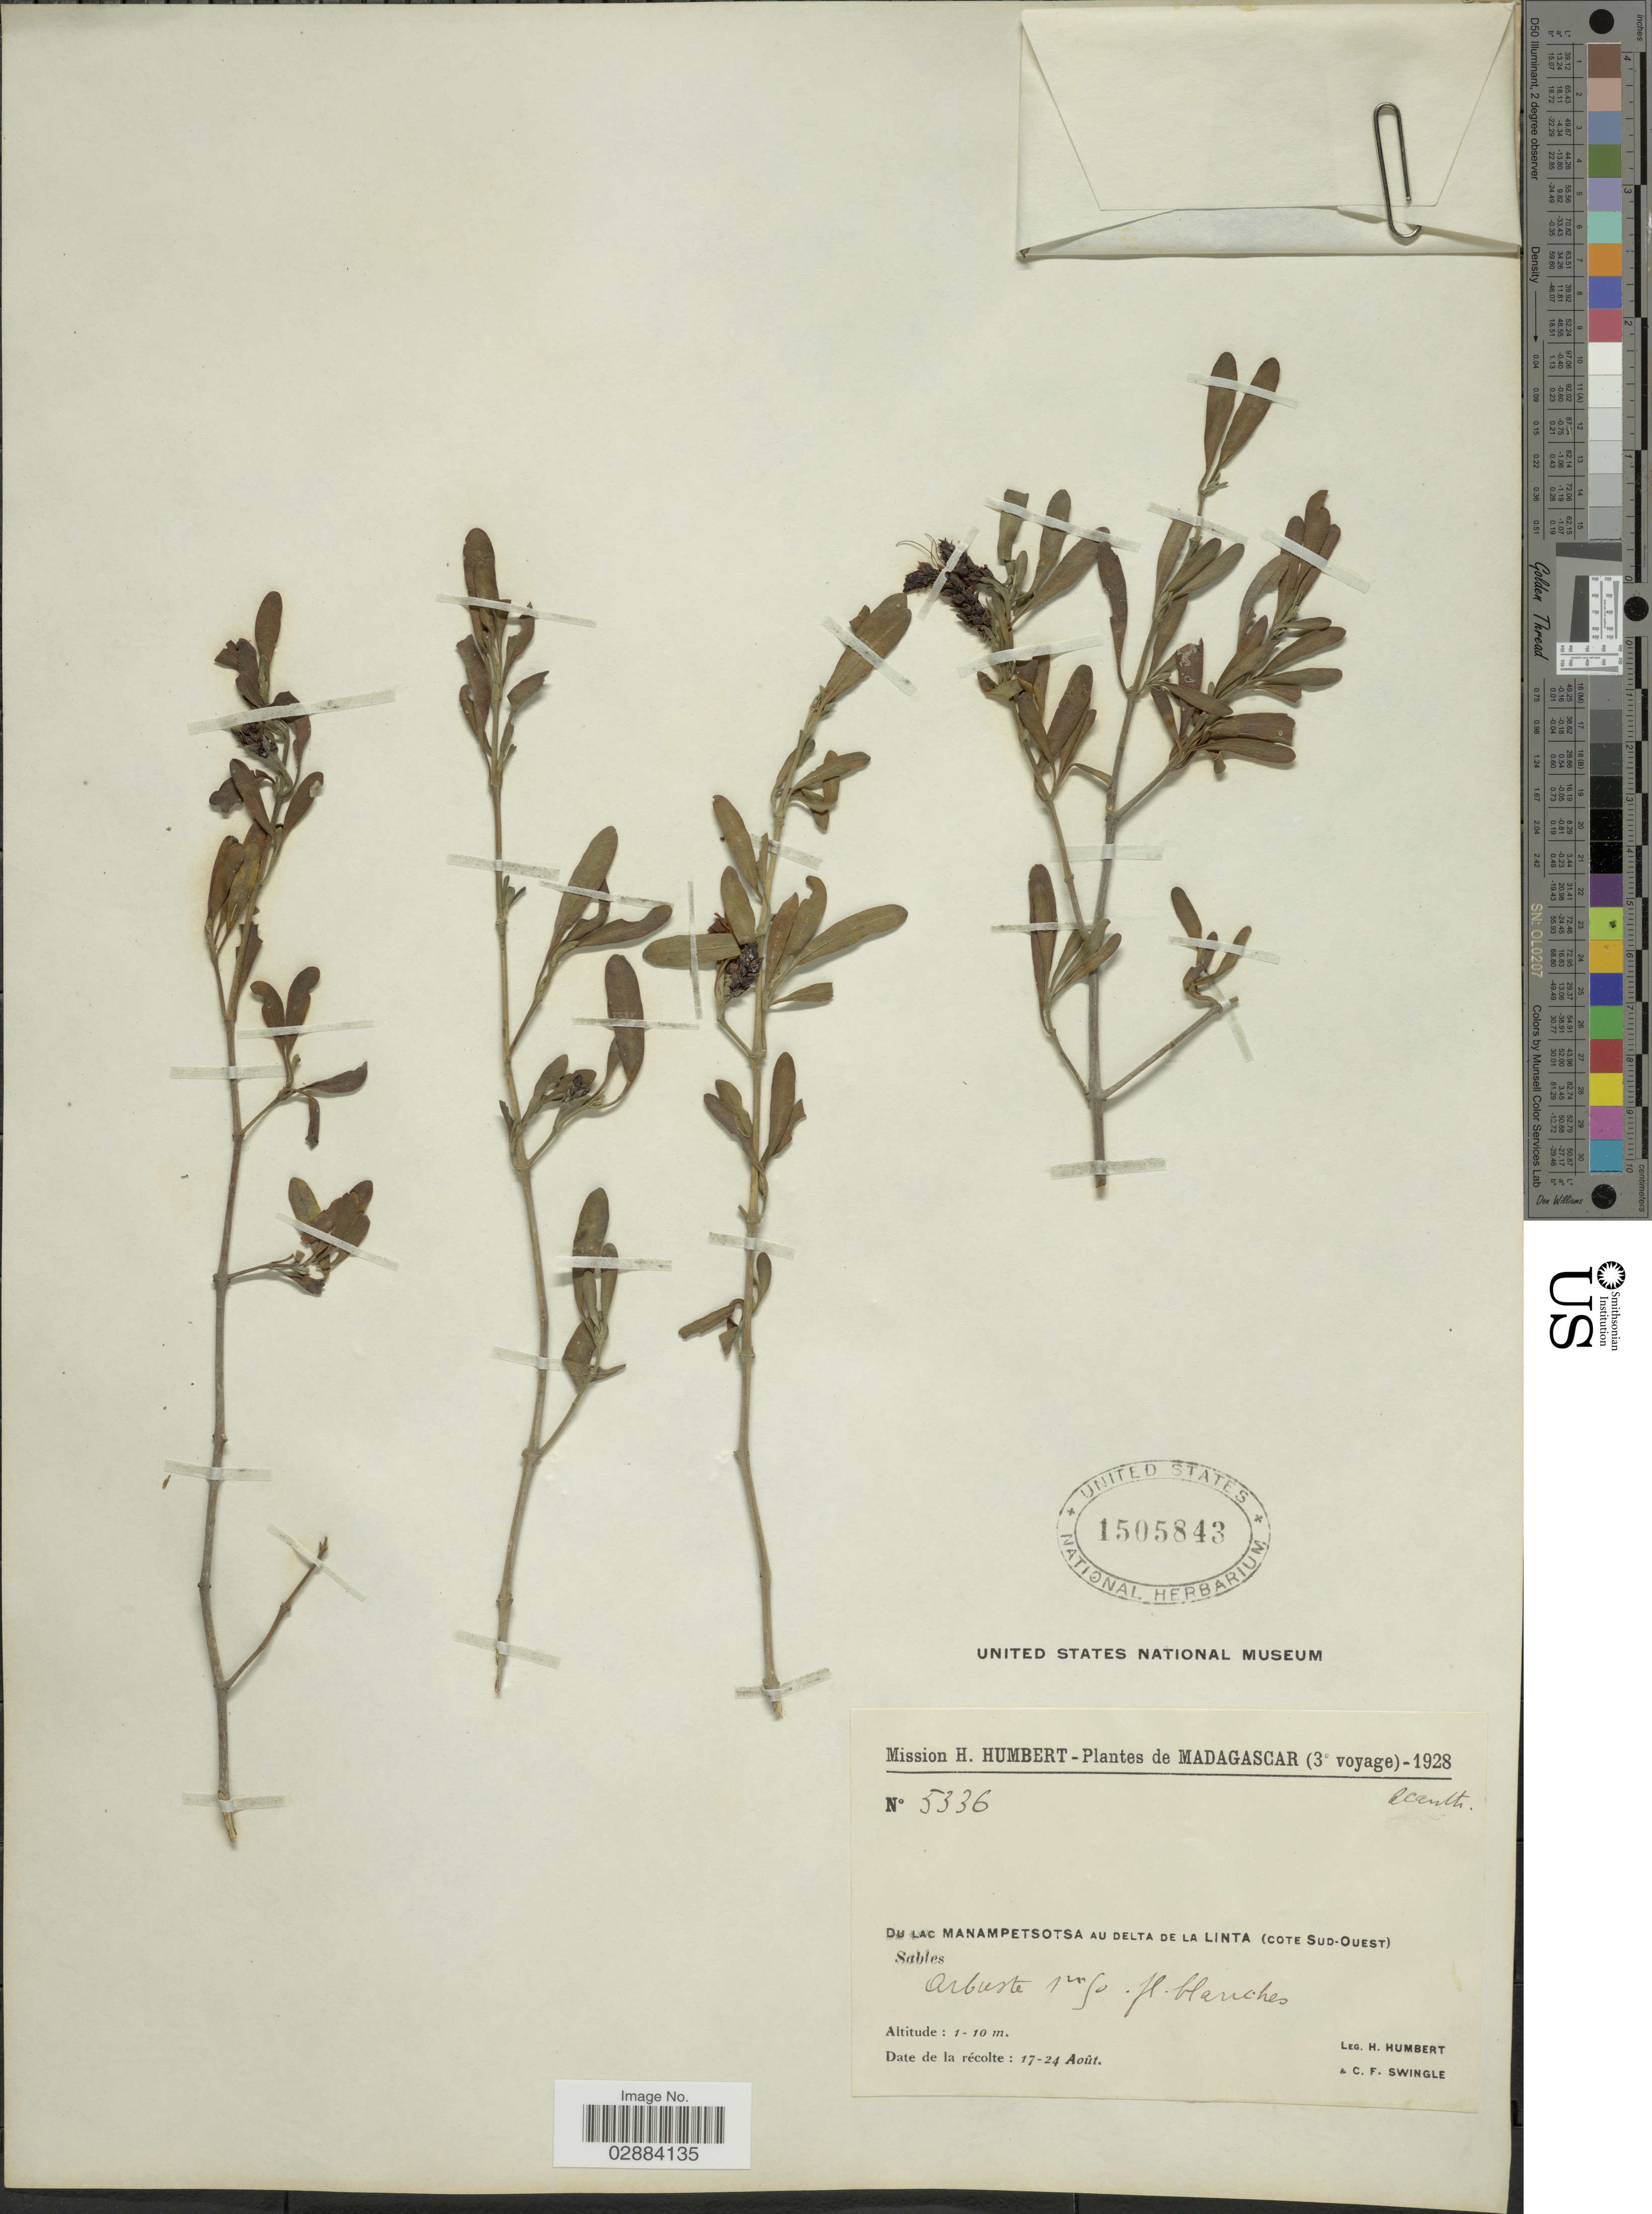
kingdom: Plantae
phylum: Tracheophyta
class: Magnoliopsida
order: Lamiales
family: Acanthaceae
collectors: H. Humbert & C. Swingle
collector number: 5336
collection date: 1928-08-17/1928-08-24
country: Madagascar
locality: Du Lac Manampetsotsa au delta de La Linta (cote Sud-Ouest). Sables.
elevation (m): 1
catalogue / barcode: US 1505843